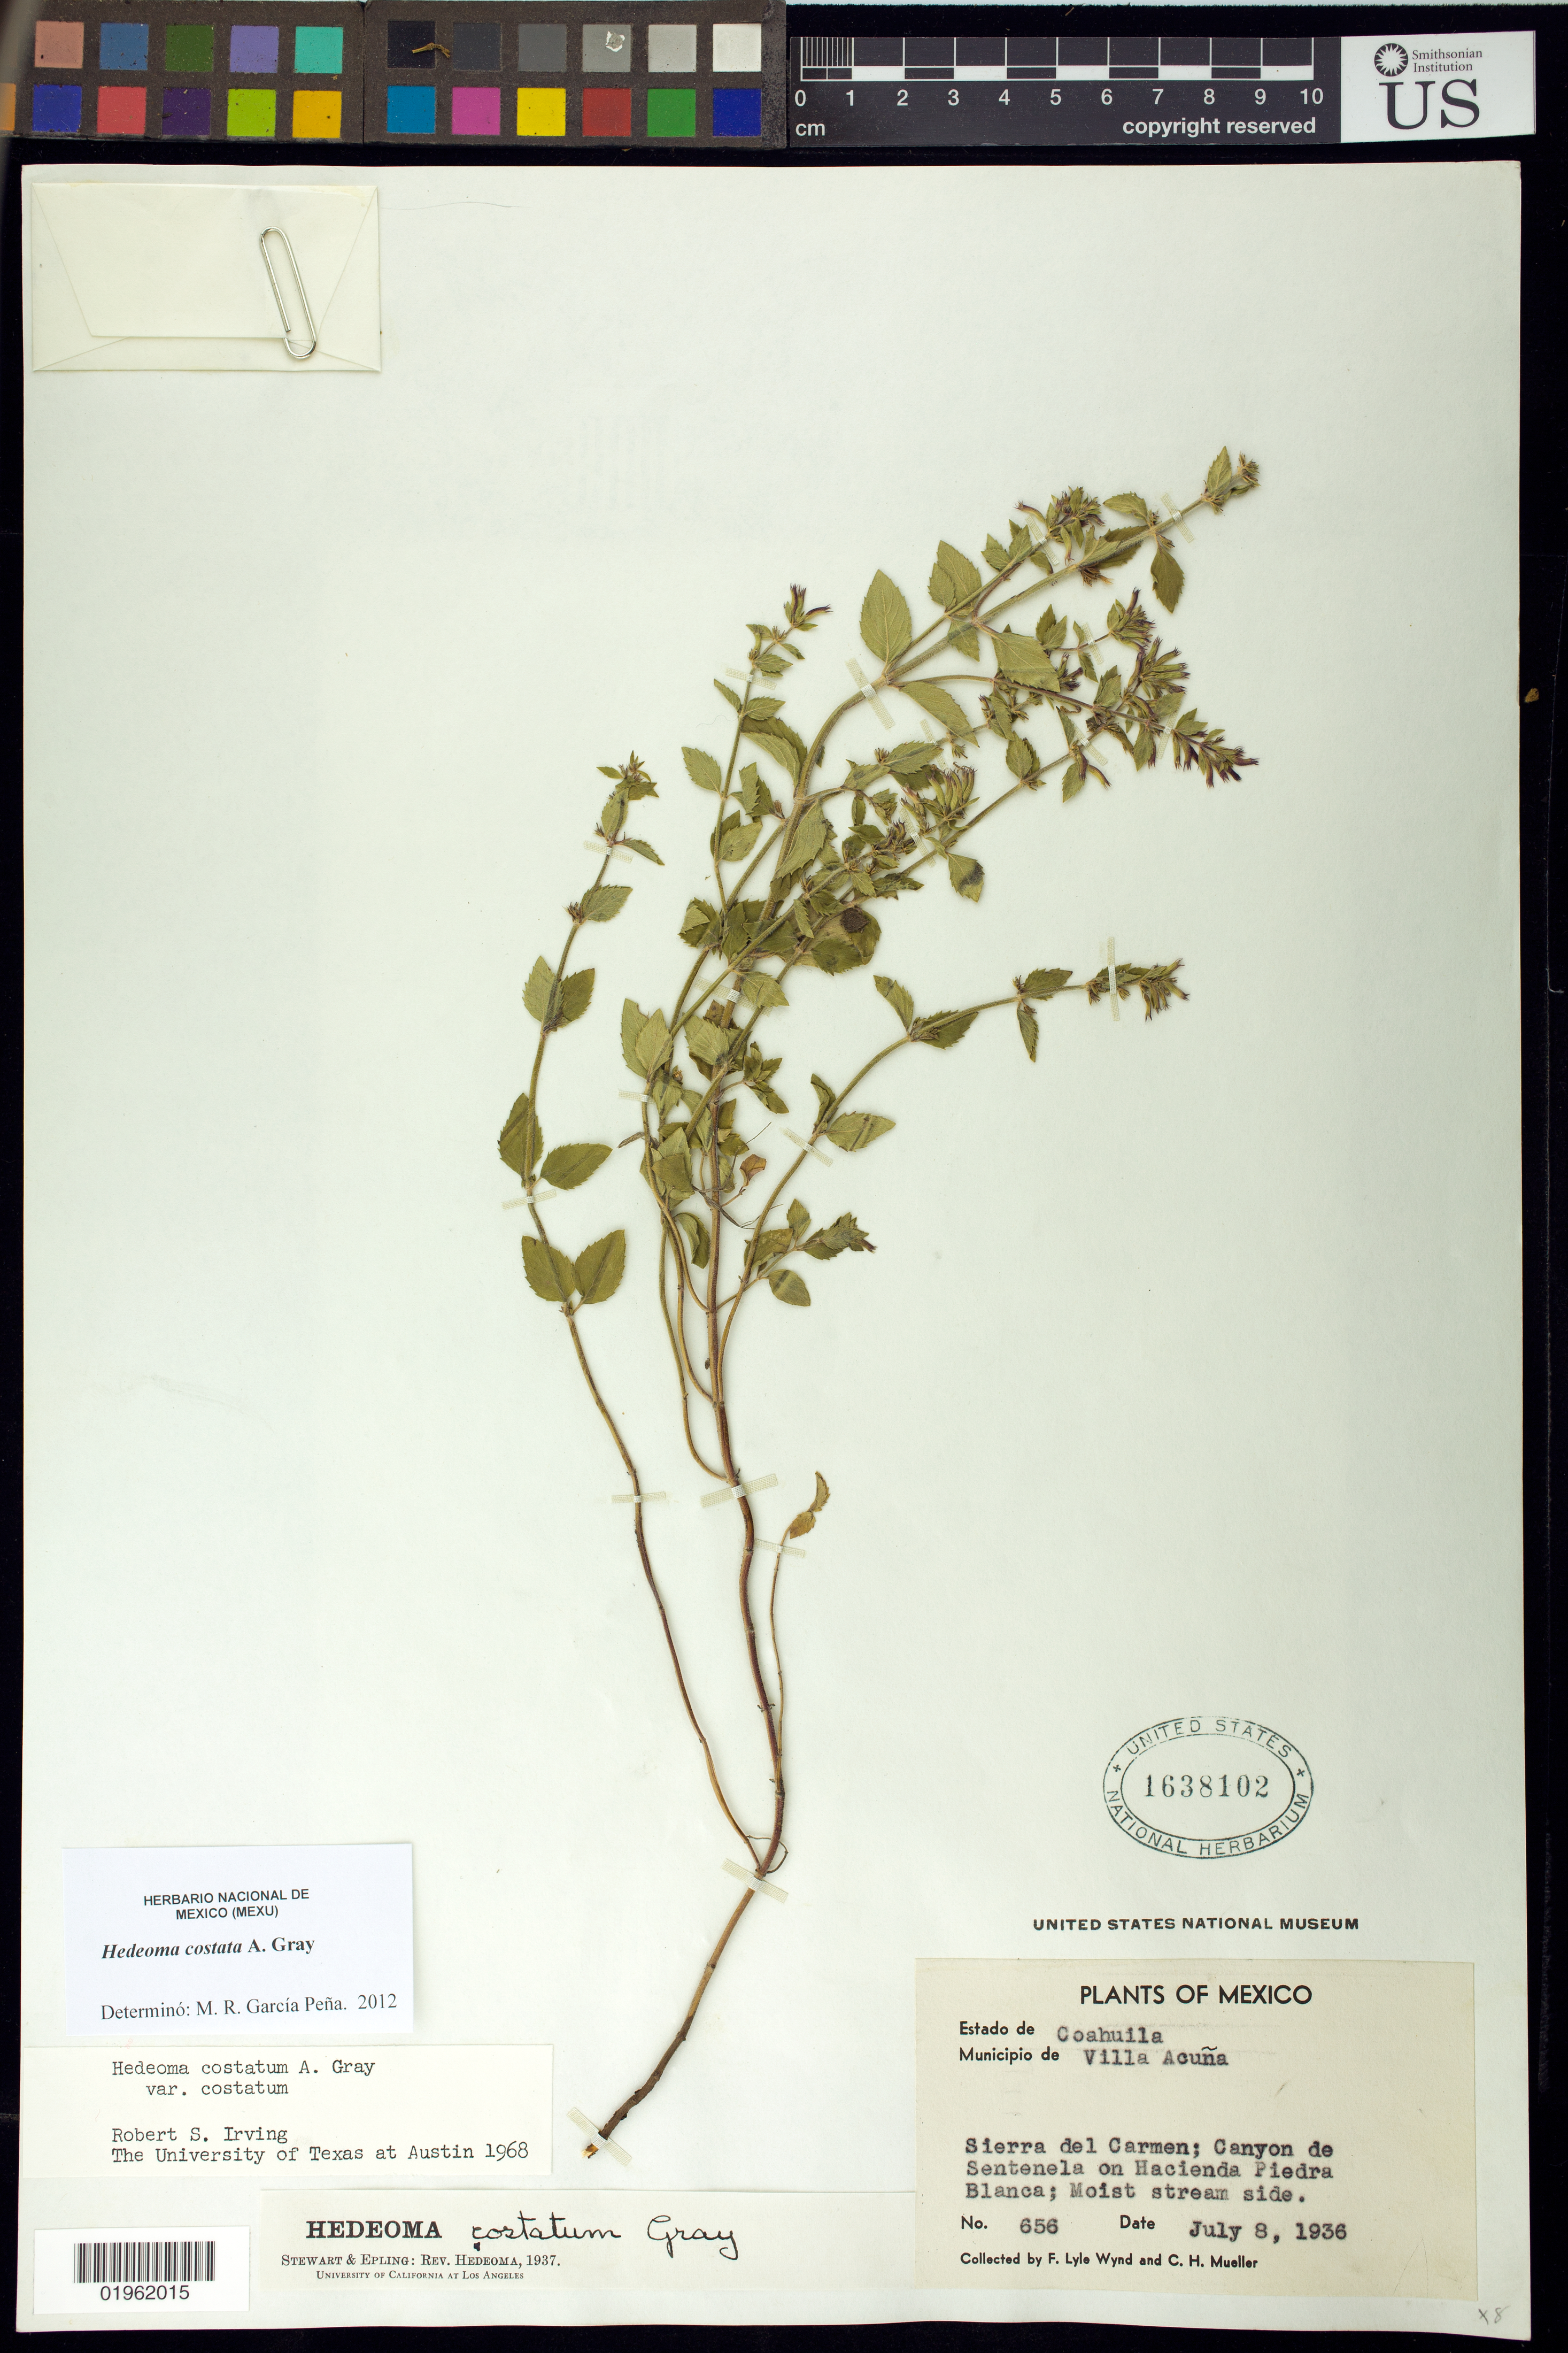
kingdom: Plantae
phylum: Tracheophyta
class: Magnoliopsida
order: Lamiales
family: Lamiaceae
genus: Hedeoma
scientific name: Hedeoma costata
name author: A. Gray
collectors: F. L. Wynd & C. H. Mueller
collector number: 656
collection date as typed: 08 Jul 1936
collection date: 1936-07-08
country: Mexico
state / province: Coahuila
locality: Estado de Coahuila, Municipio de Villa Acuña, Sierra del Carmen; Canyon de Sentenela on Hacienda Piedra Blanca.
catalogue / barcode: US 1638102